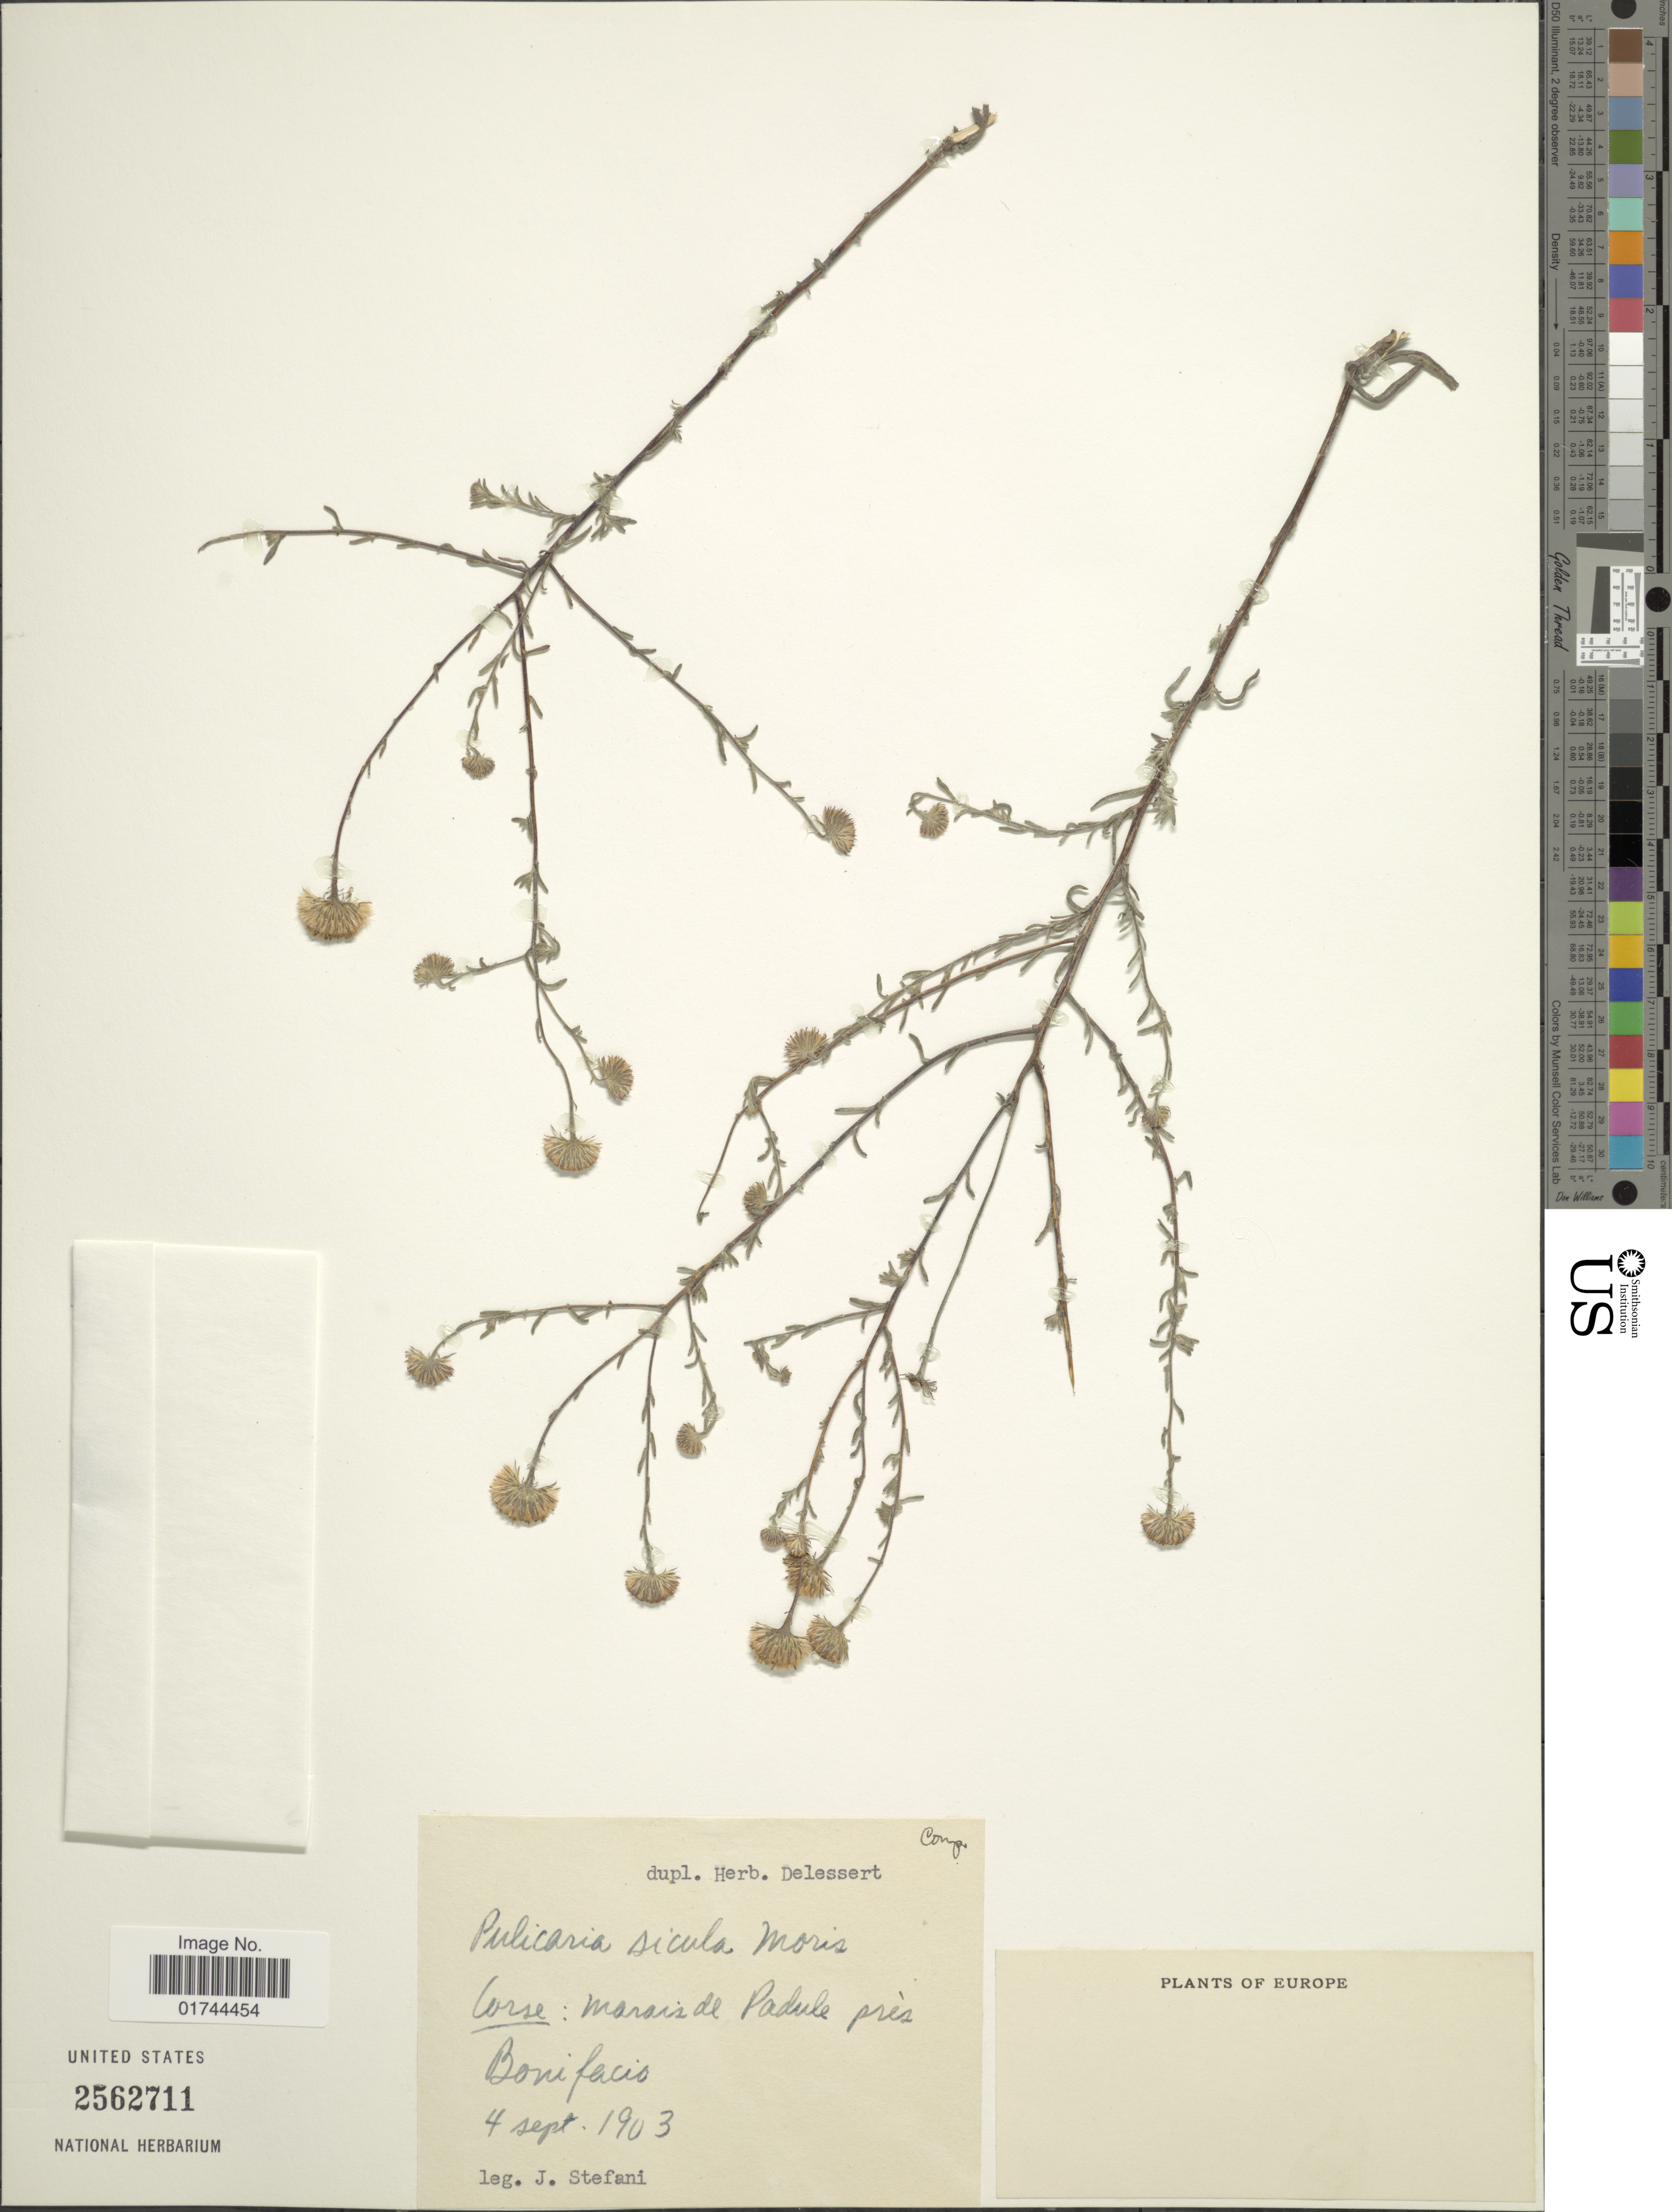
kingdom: Plantae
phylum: Tracheophyta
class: Magnoliopsida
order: Asterales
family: Asteraceae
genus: Pulicaria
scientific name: Pulicaria sicula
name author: (L.) Moris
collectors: J. Stefani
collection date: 1903-09-04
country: France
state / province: Corsica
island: Corse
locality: Marais de Padule pres Bonifacio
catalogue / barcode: US 2562711